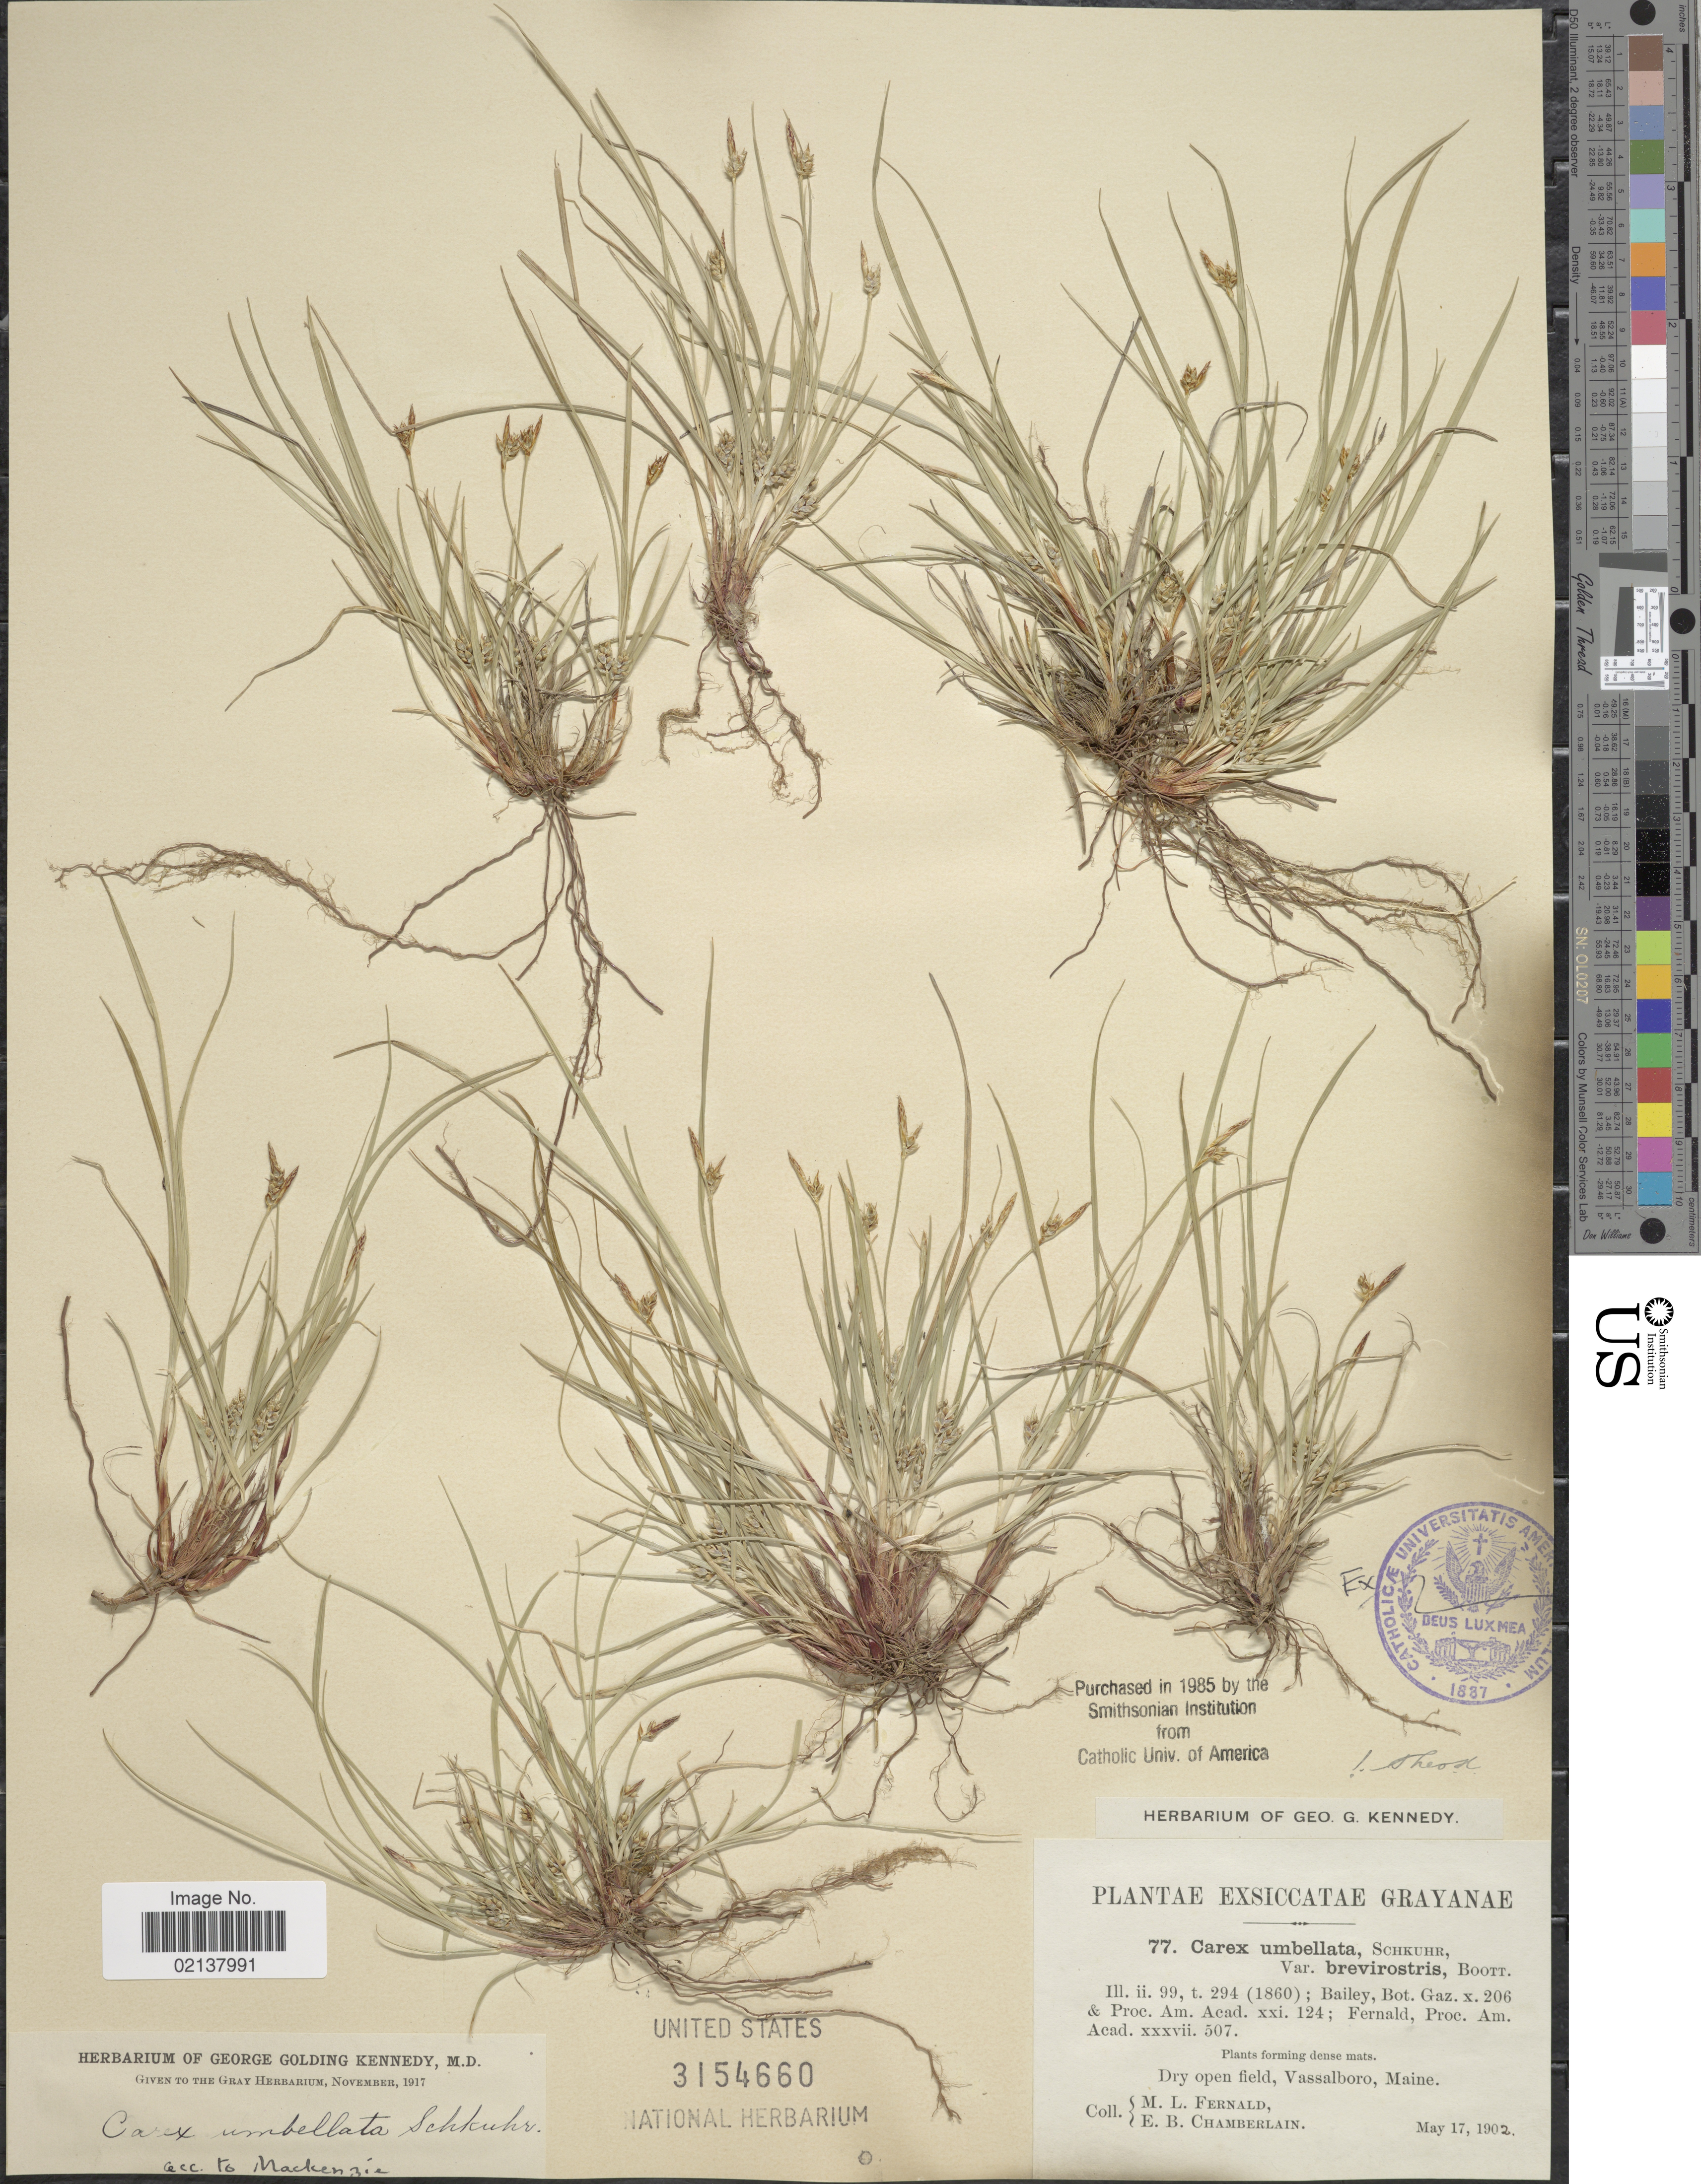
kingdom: Plantae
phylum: Tracheophyta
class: Liliopsida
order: Poales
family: Cyperaceae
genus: Carex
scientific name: Carex umbellata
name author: Schkuhr ex Willd.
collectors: M. L. Fernald & E. Chamberlain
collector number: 77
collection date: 1902-05-17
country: United States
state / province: Maine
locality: Dry open field, Vassalboro, Maine.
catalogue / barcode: US 3154660